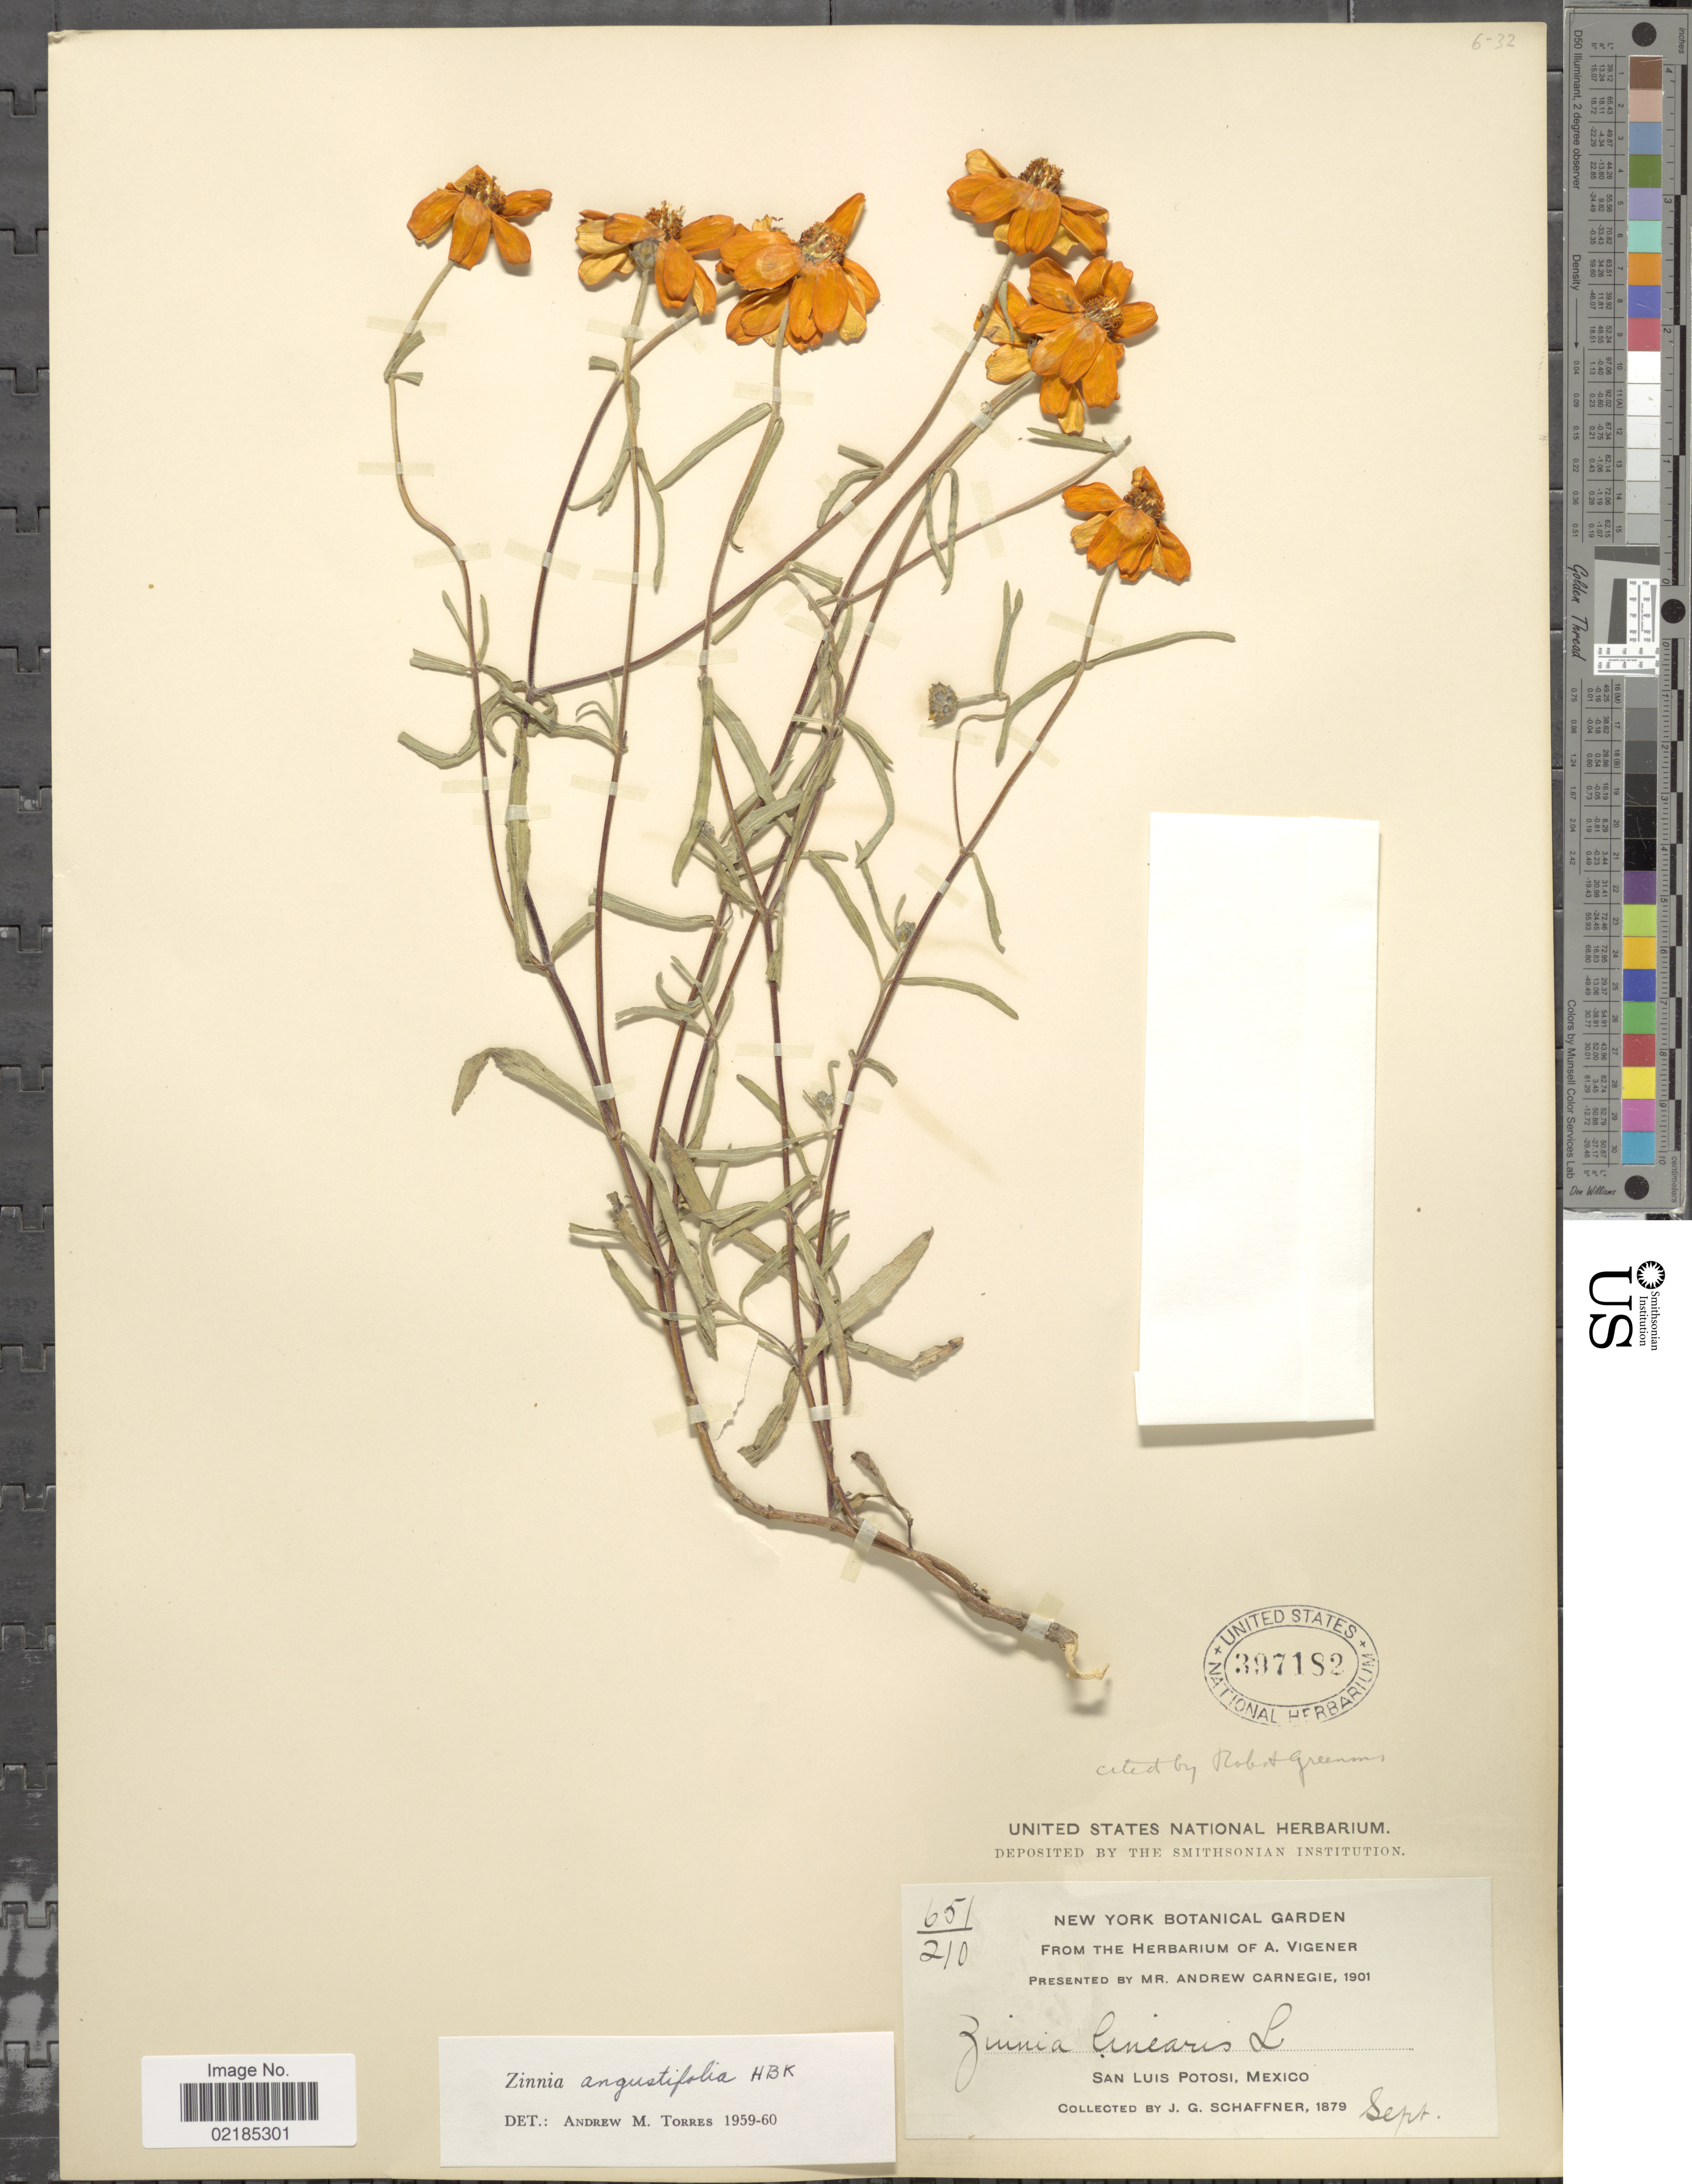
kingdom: Plantae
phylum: Tracheophyta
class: Magnoliopsida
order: Asterales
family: Asteraceae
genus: Zinnia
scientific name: Zinnia angustifolia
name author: Kunth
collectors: J. G. Schaffner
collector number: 51/210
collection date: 1879-09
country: Mexico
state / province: San Luis Potosí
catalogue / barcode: US 397182